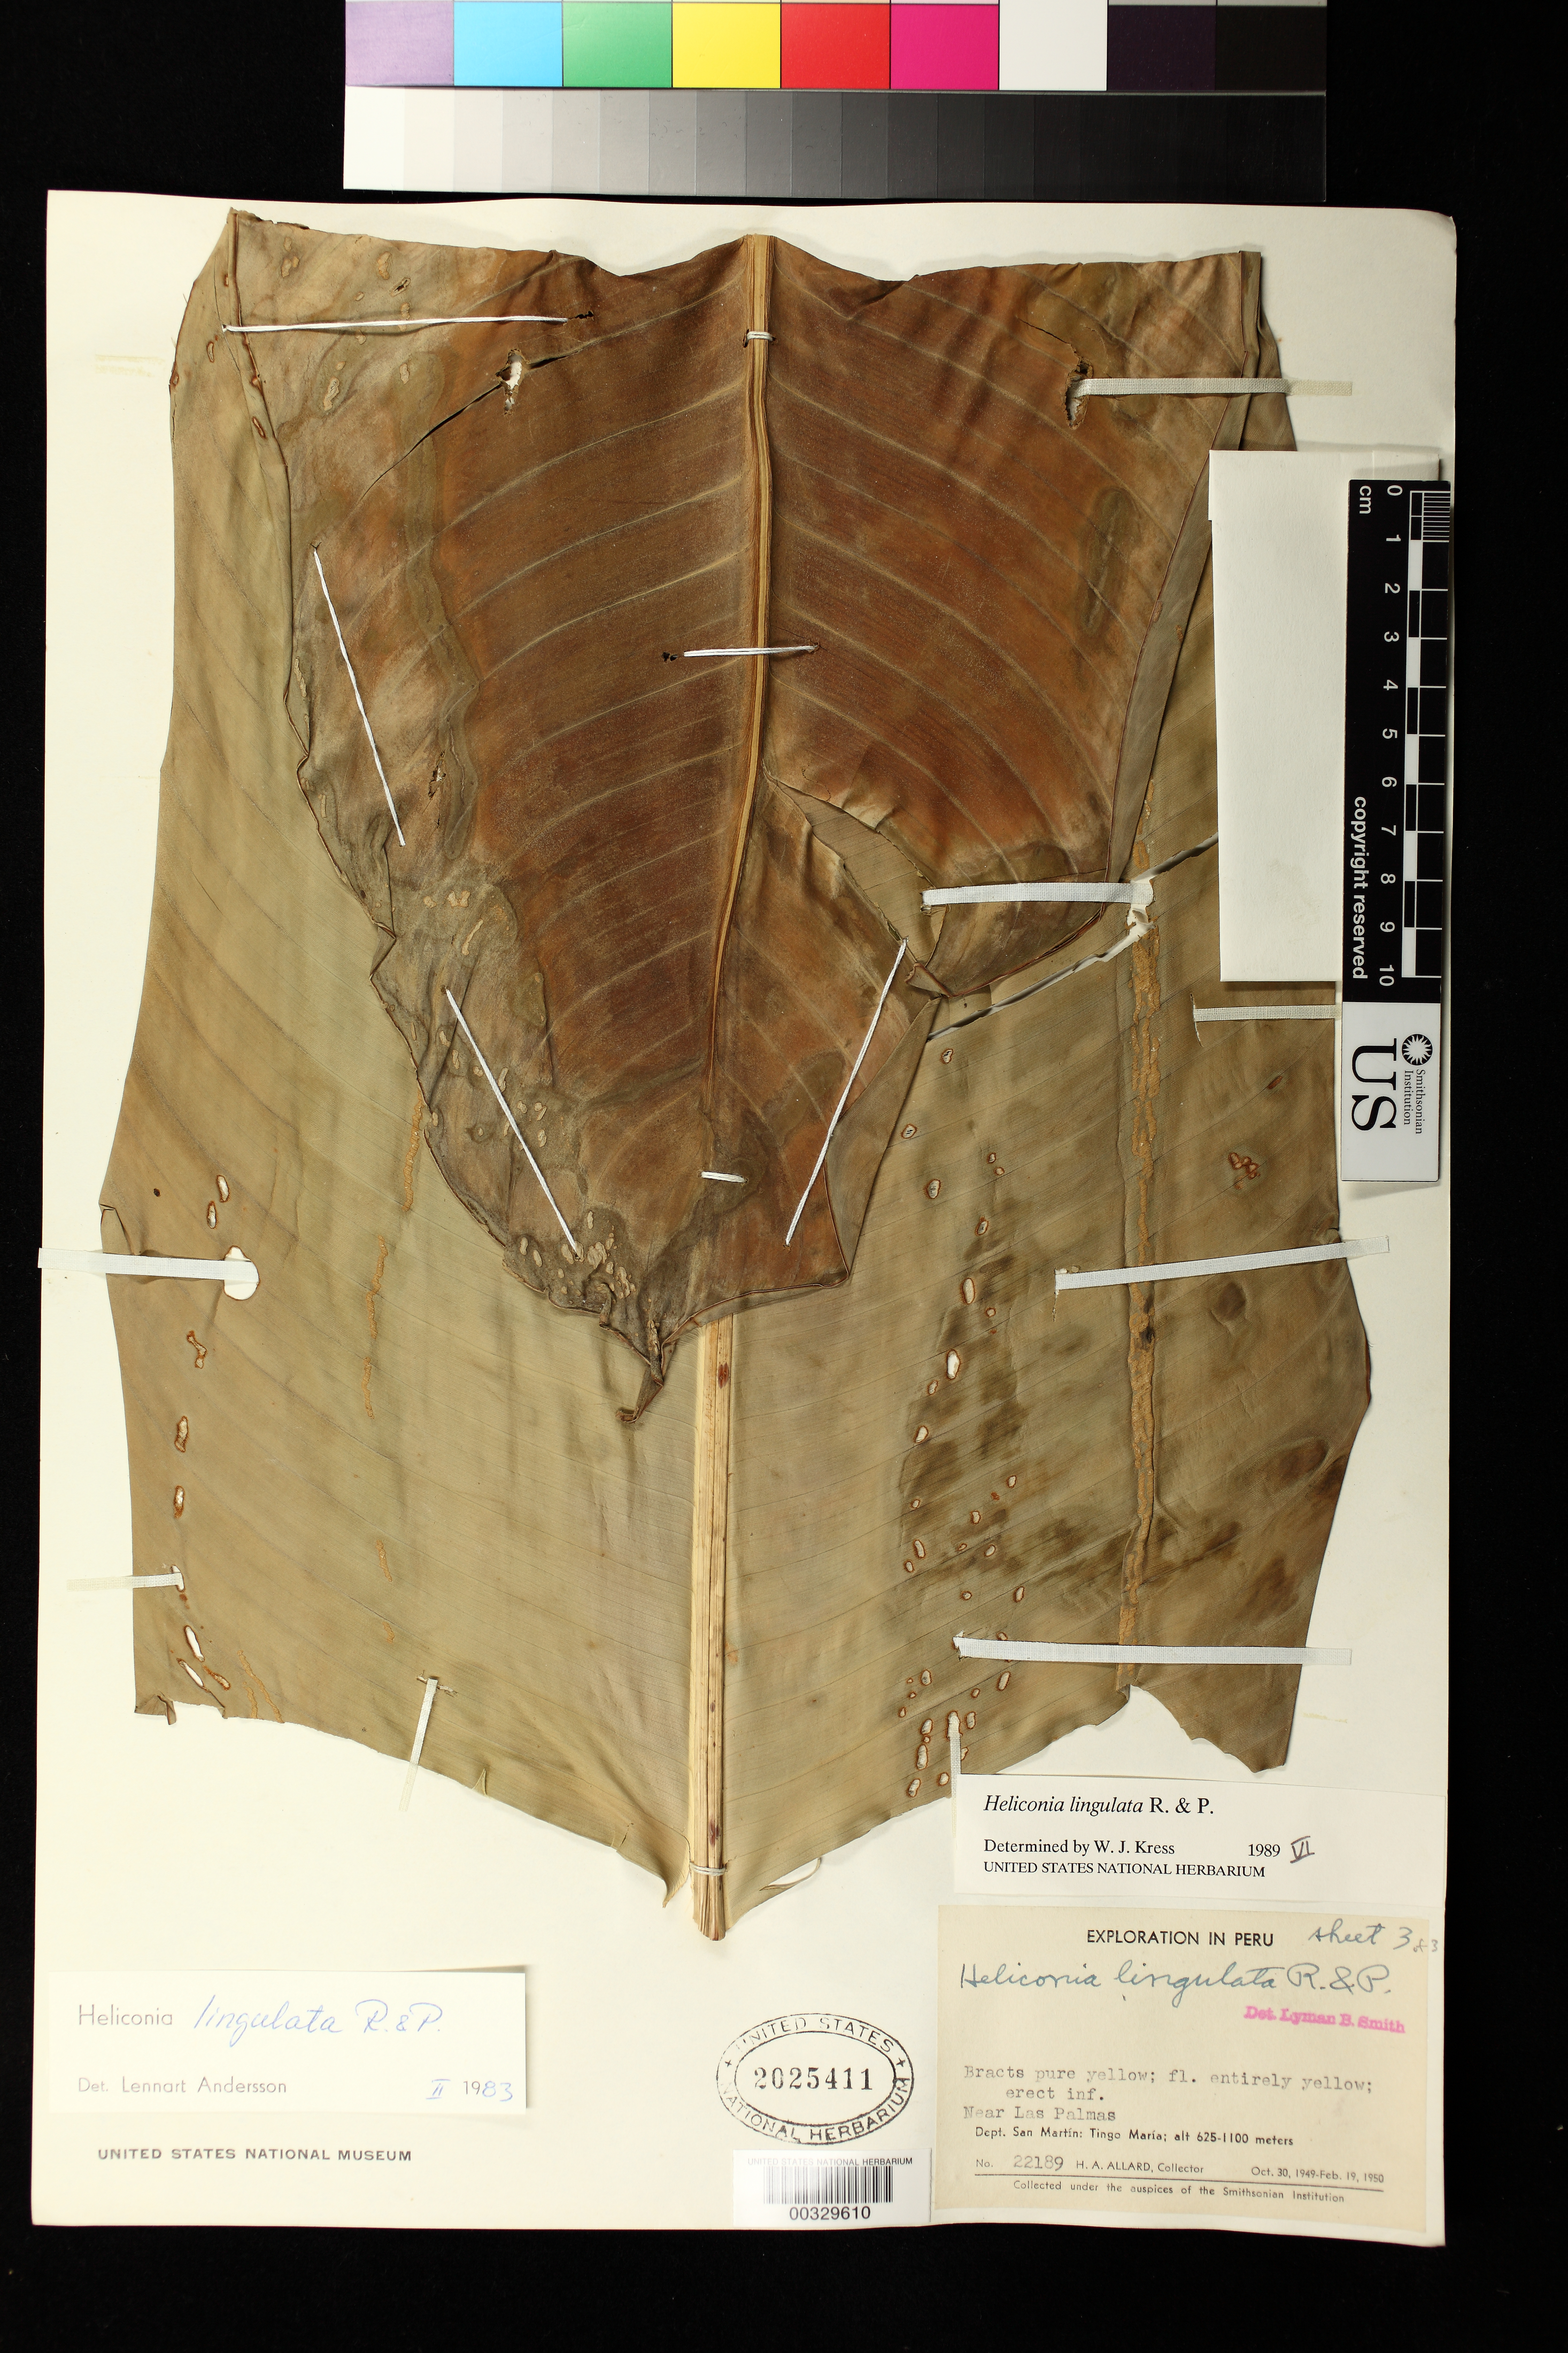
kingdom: Plantae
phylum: Tracheophyta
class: Liliopsida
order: Zingiberales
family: Heliconiaceae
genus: Heliconia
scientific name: Heliconia lingulata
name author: Ruiz & Pav.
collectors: H. A. Allard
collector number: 22189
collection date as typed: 30 Oct 1949 to 19 Feb 1950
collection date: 1949-10-30/1950-02-19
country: Peru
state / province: San Martín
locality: Tingo maria, near las palmas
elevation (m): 625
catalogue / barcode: US 2025411